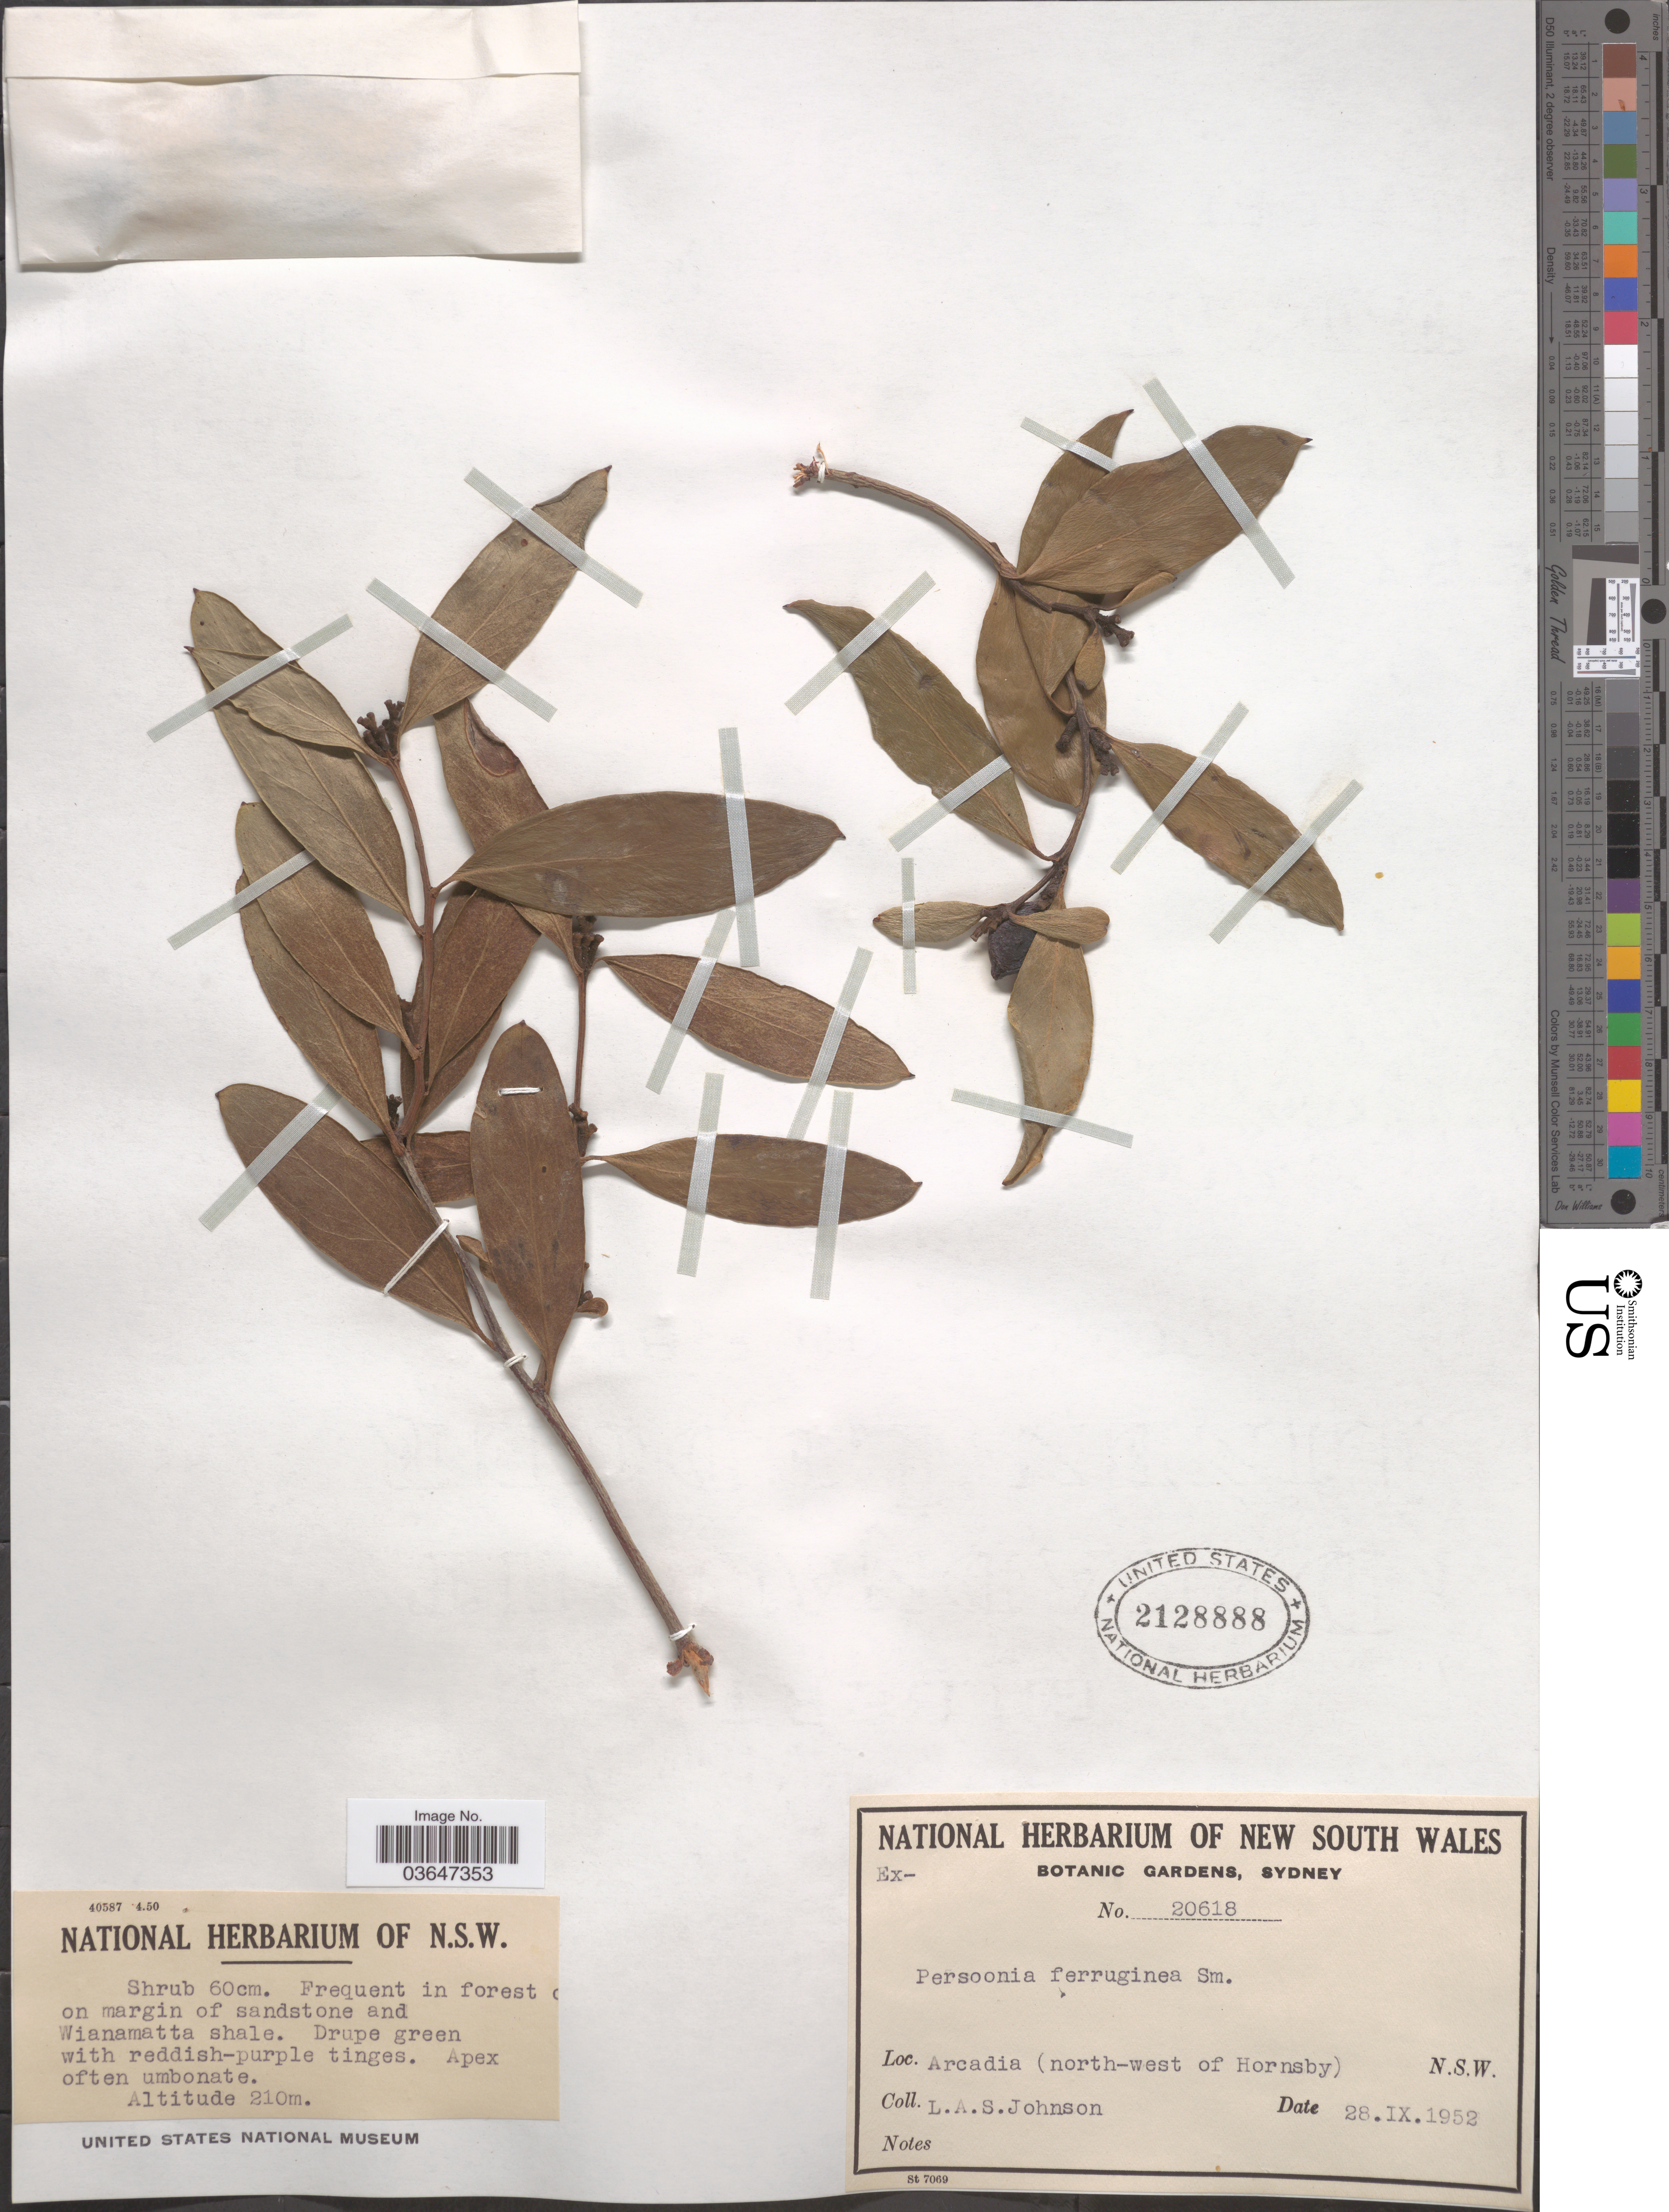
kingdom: Plantae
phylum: Tracheophyta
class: Magnoliopsida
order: Proteales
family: Proteaceae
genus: Persoonia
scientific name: Persoonia ferruginea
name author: Sm.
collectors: L. A. S. Johnson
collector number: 20618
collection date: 1952-09-28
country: Australia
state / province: New South Wales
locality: Arcadia (north-west of Hornsby).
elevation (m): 210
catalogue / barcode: US 2128888